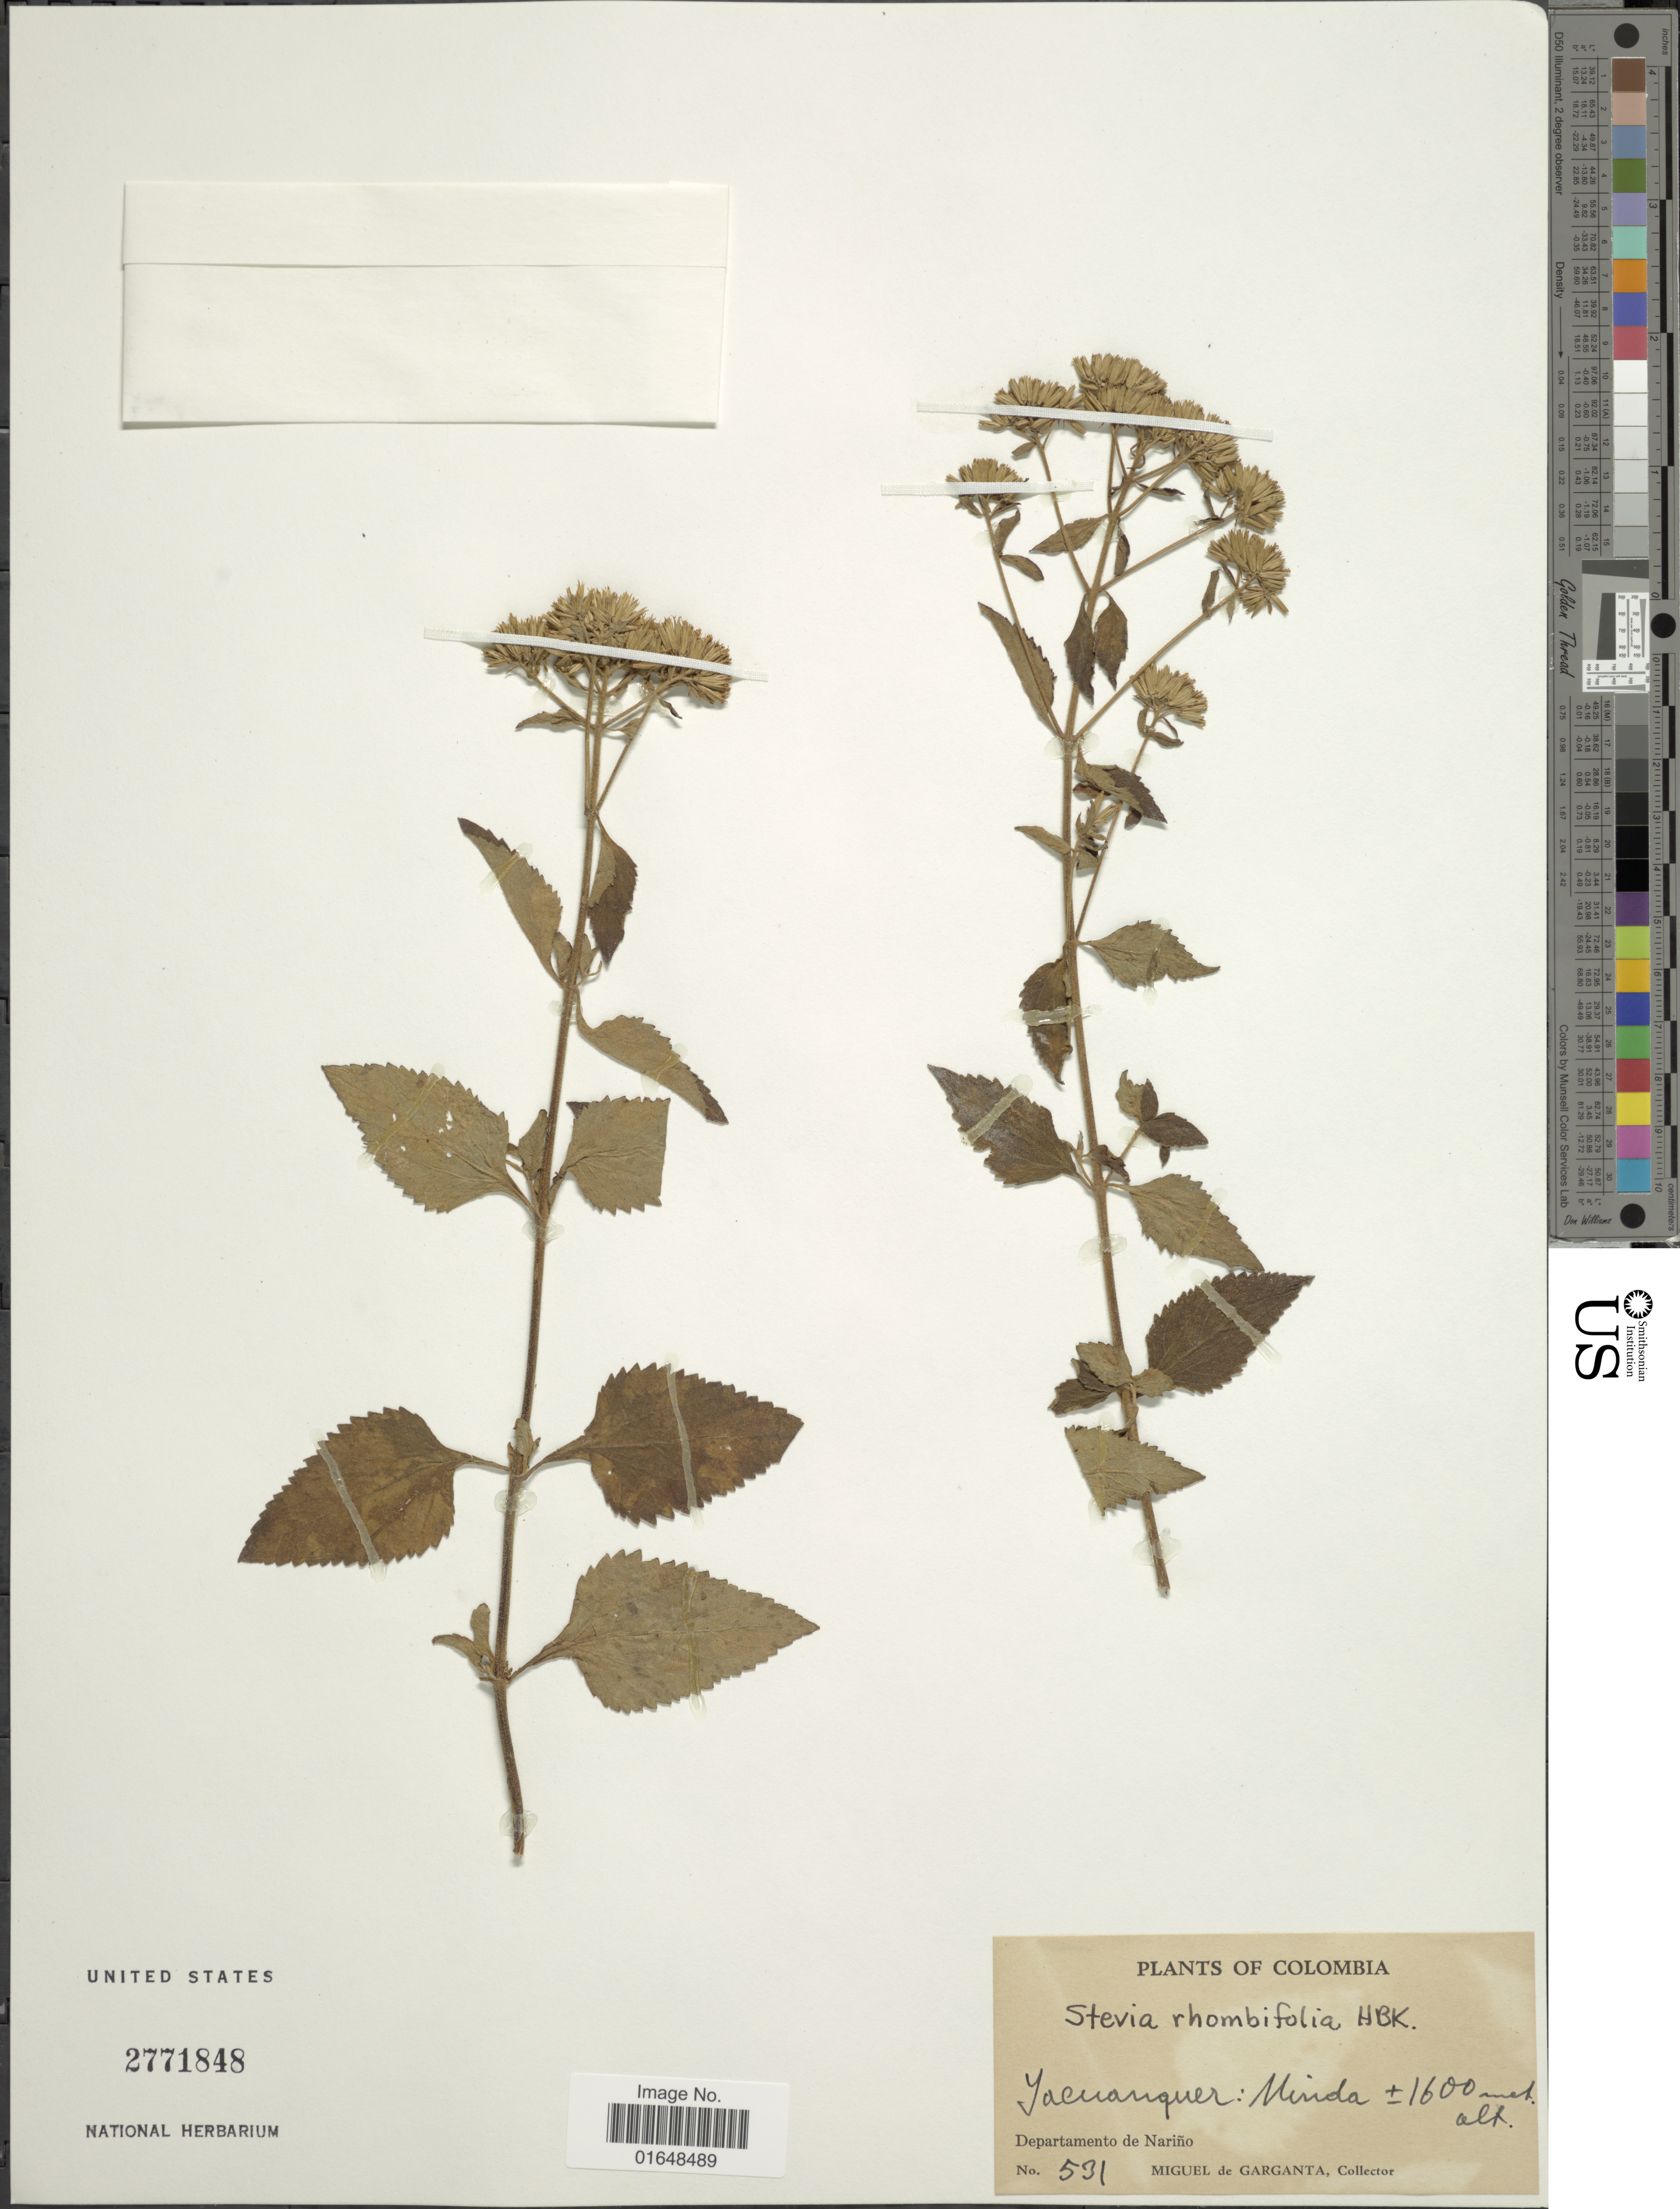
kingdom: Plantae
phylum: Tracheophyta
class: Magnoliopsida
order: Asterales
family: Asteraceae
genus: Stevia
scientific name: Stevia ovata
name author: Willd.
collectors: M. Garganta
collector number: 531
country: Colombia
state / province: Nariño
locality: Jacuanquer: Minda, Departamento de Nariño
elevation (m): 1600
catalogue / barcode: US 2771848